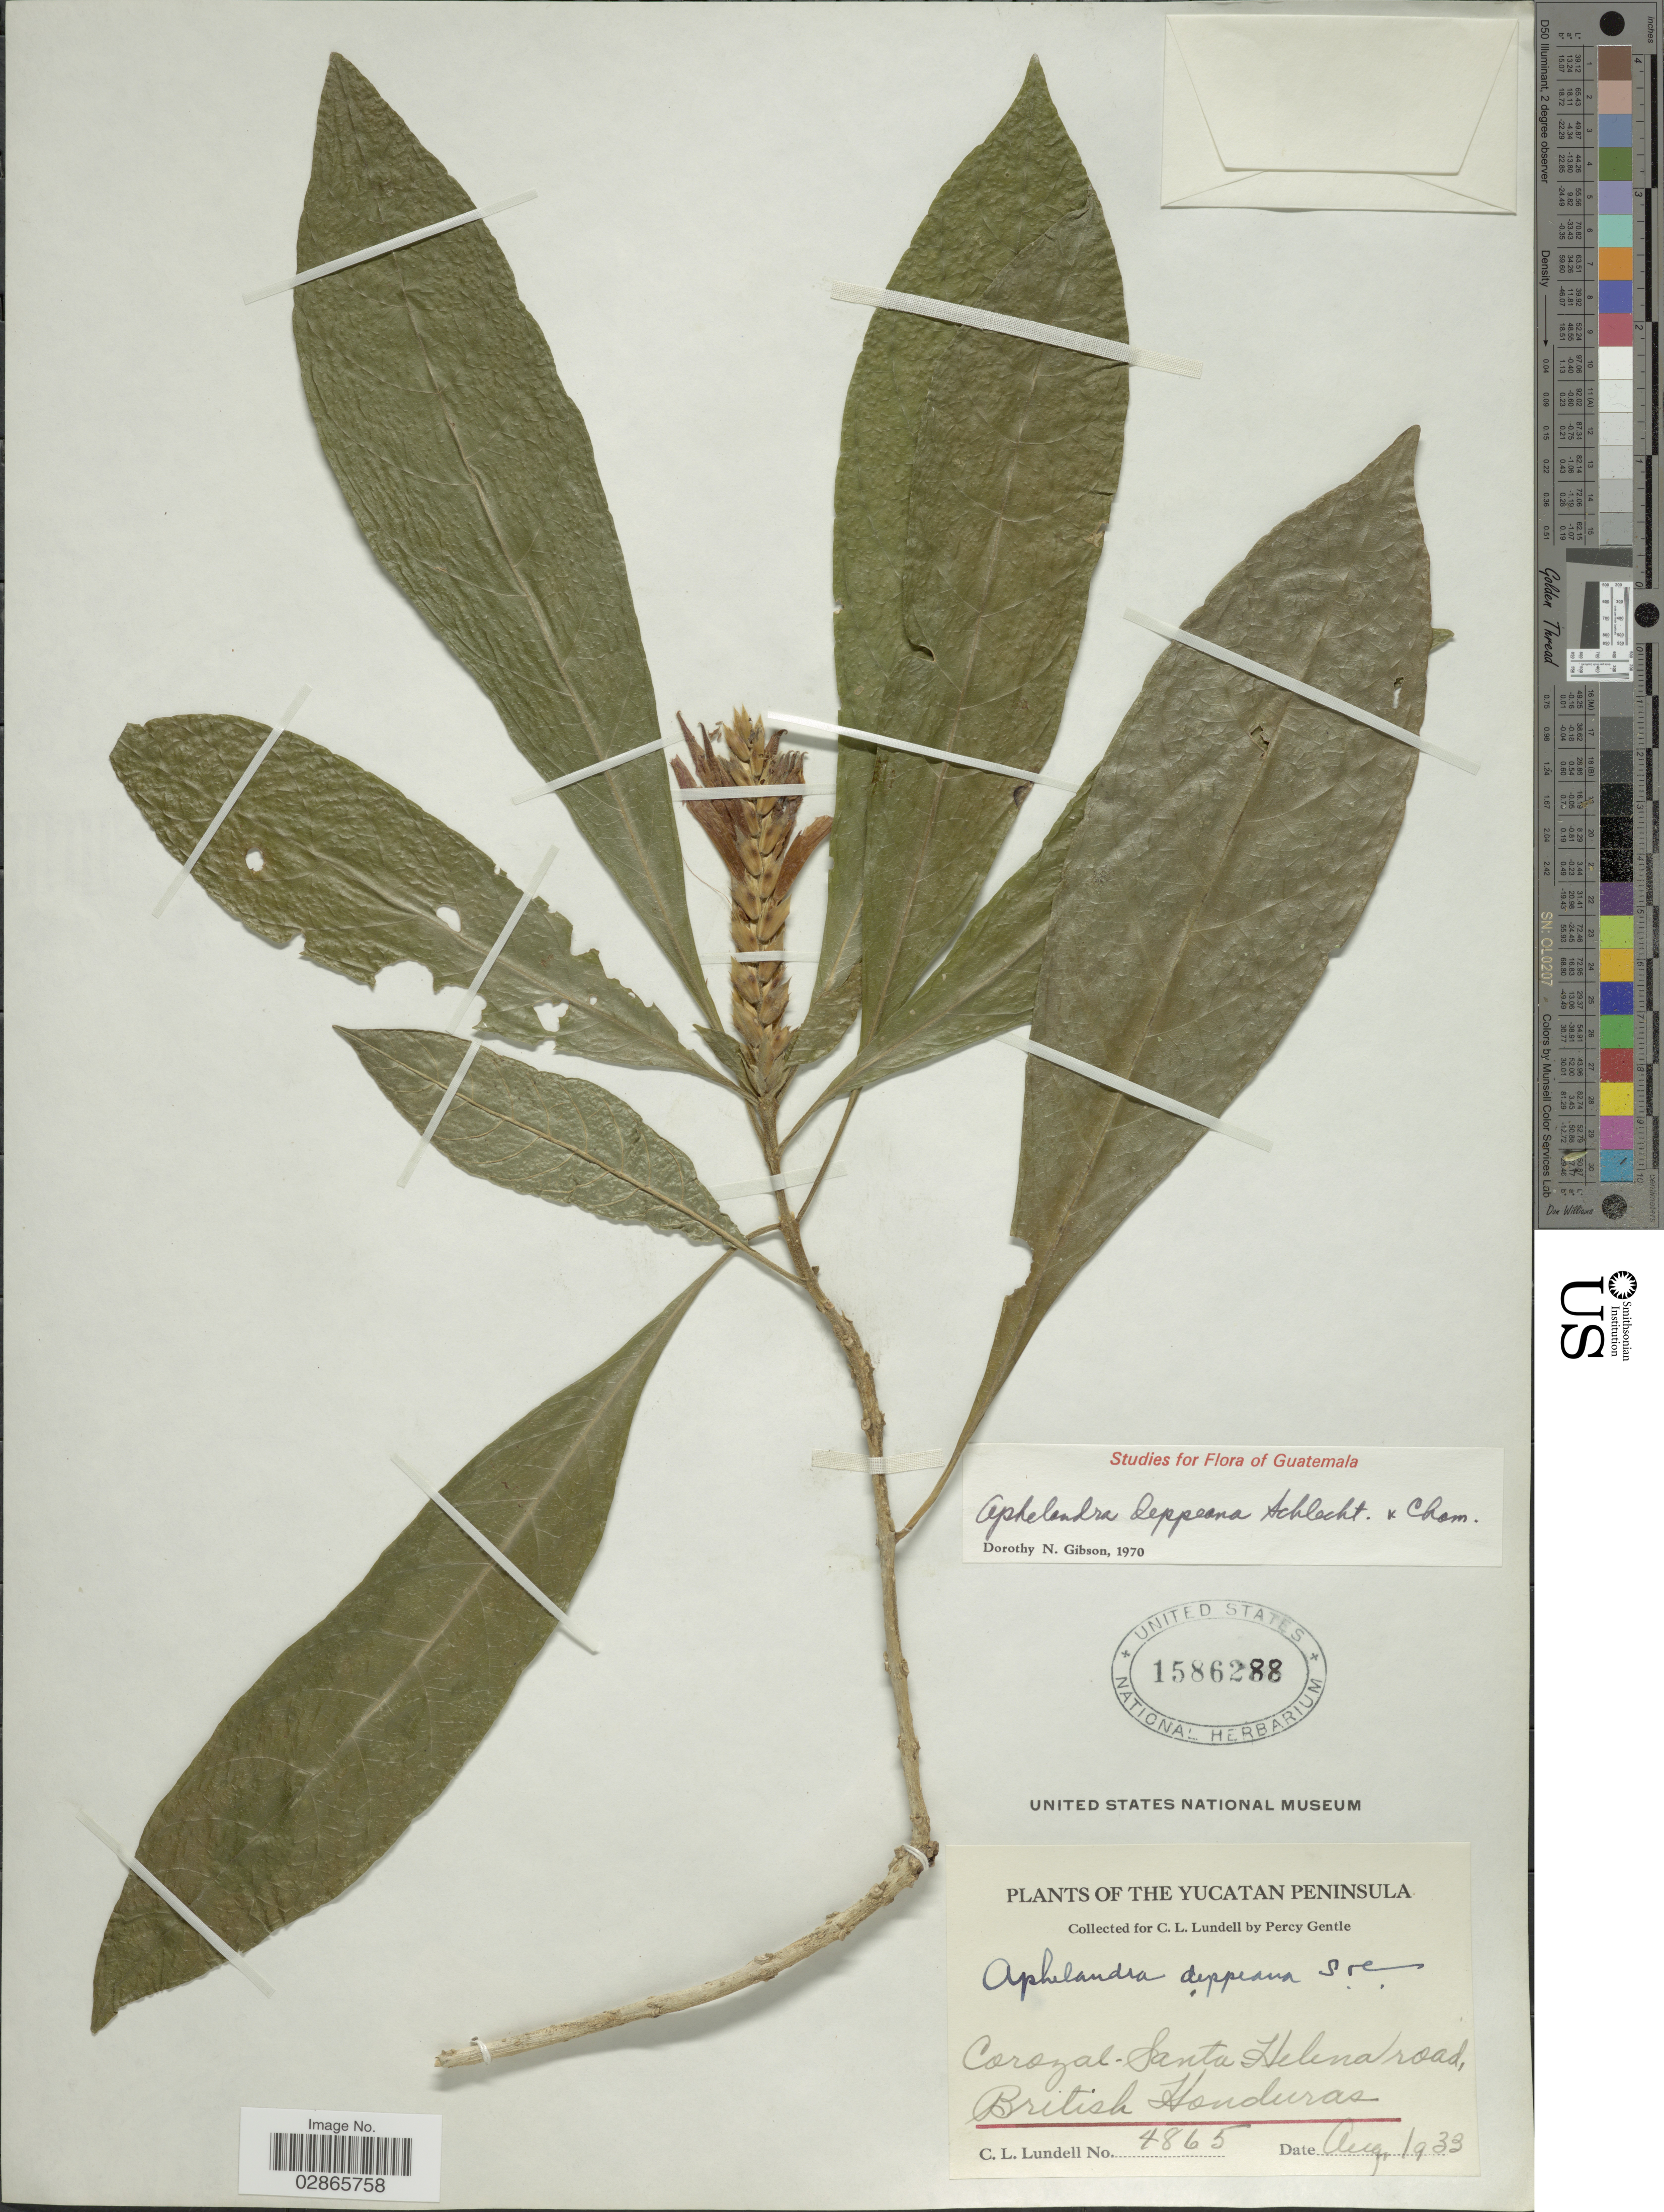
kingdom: Plantae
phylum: Tracheophyta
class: Magnoliopsida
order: Lamiales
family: Acanthaceae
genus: Aphelandra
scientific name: Aphelandra deppeana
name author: Schltdl. & Cham.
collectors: P. H. Gentle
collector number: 4865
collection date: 1933-08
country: Belize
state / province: Corozal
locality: Santa Helena road, British Honduras. Yucatan Peninsula.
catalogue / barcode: US 1586288